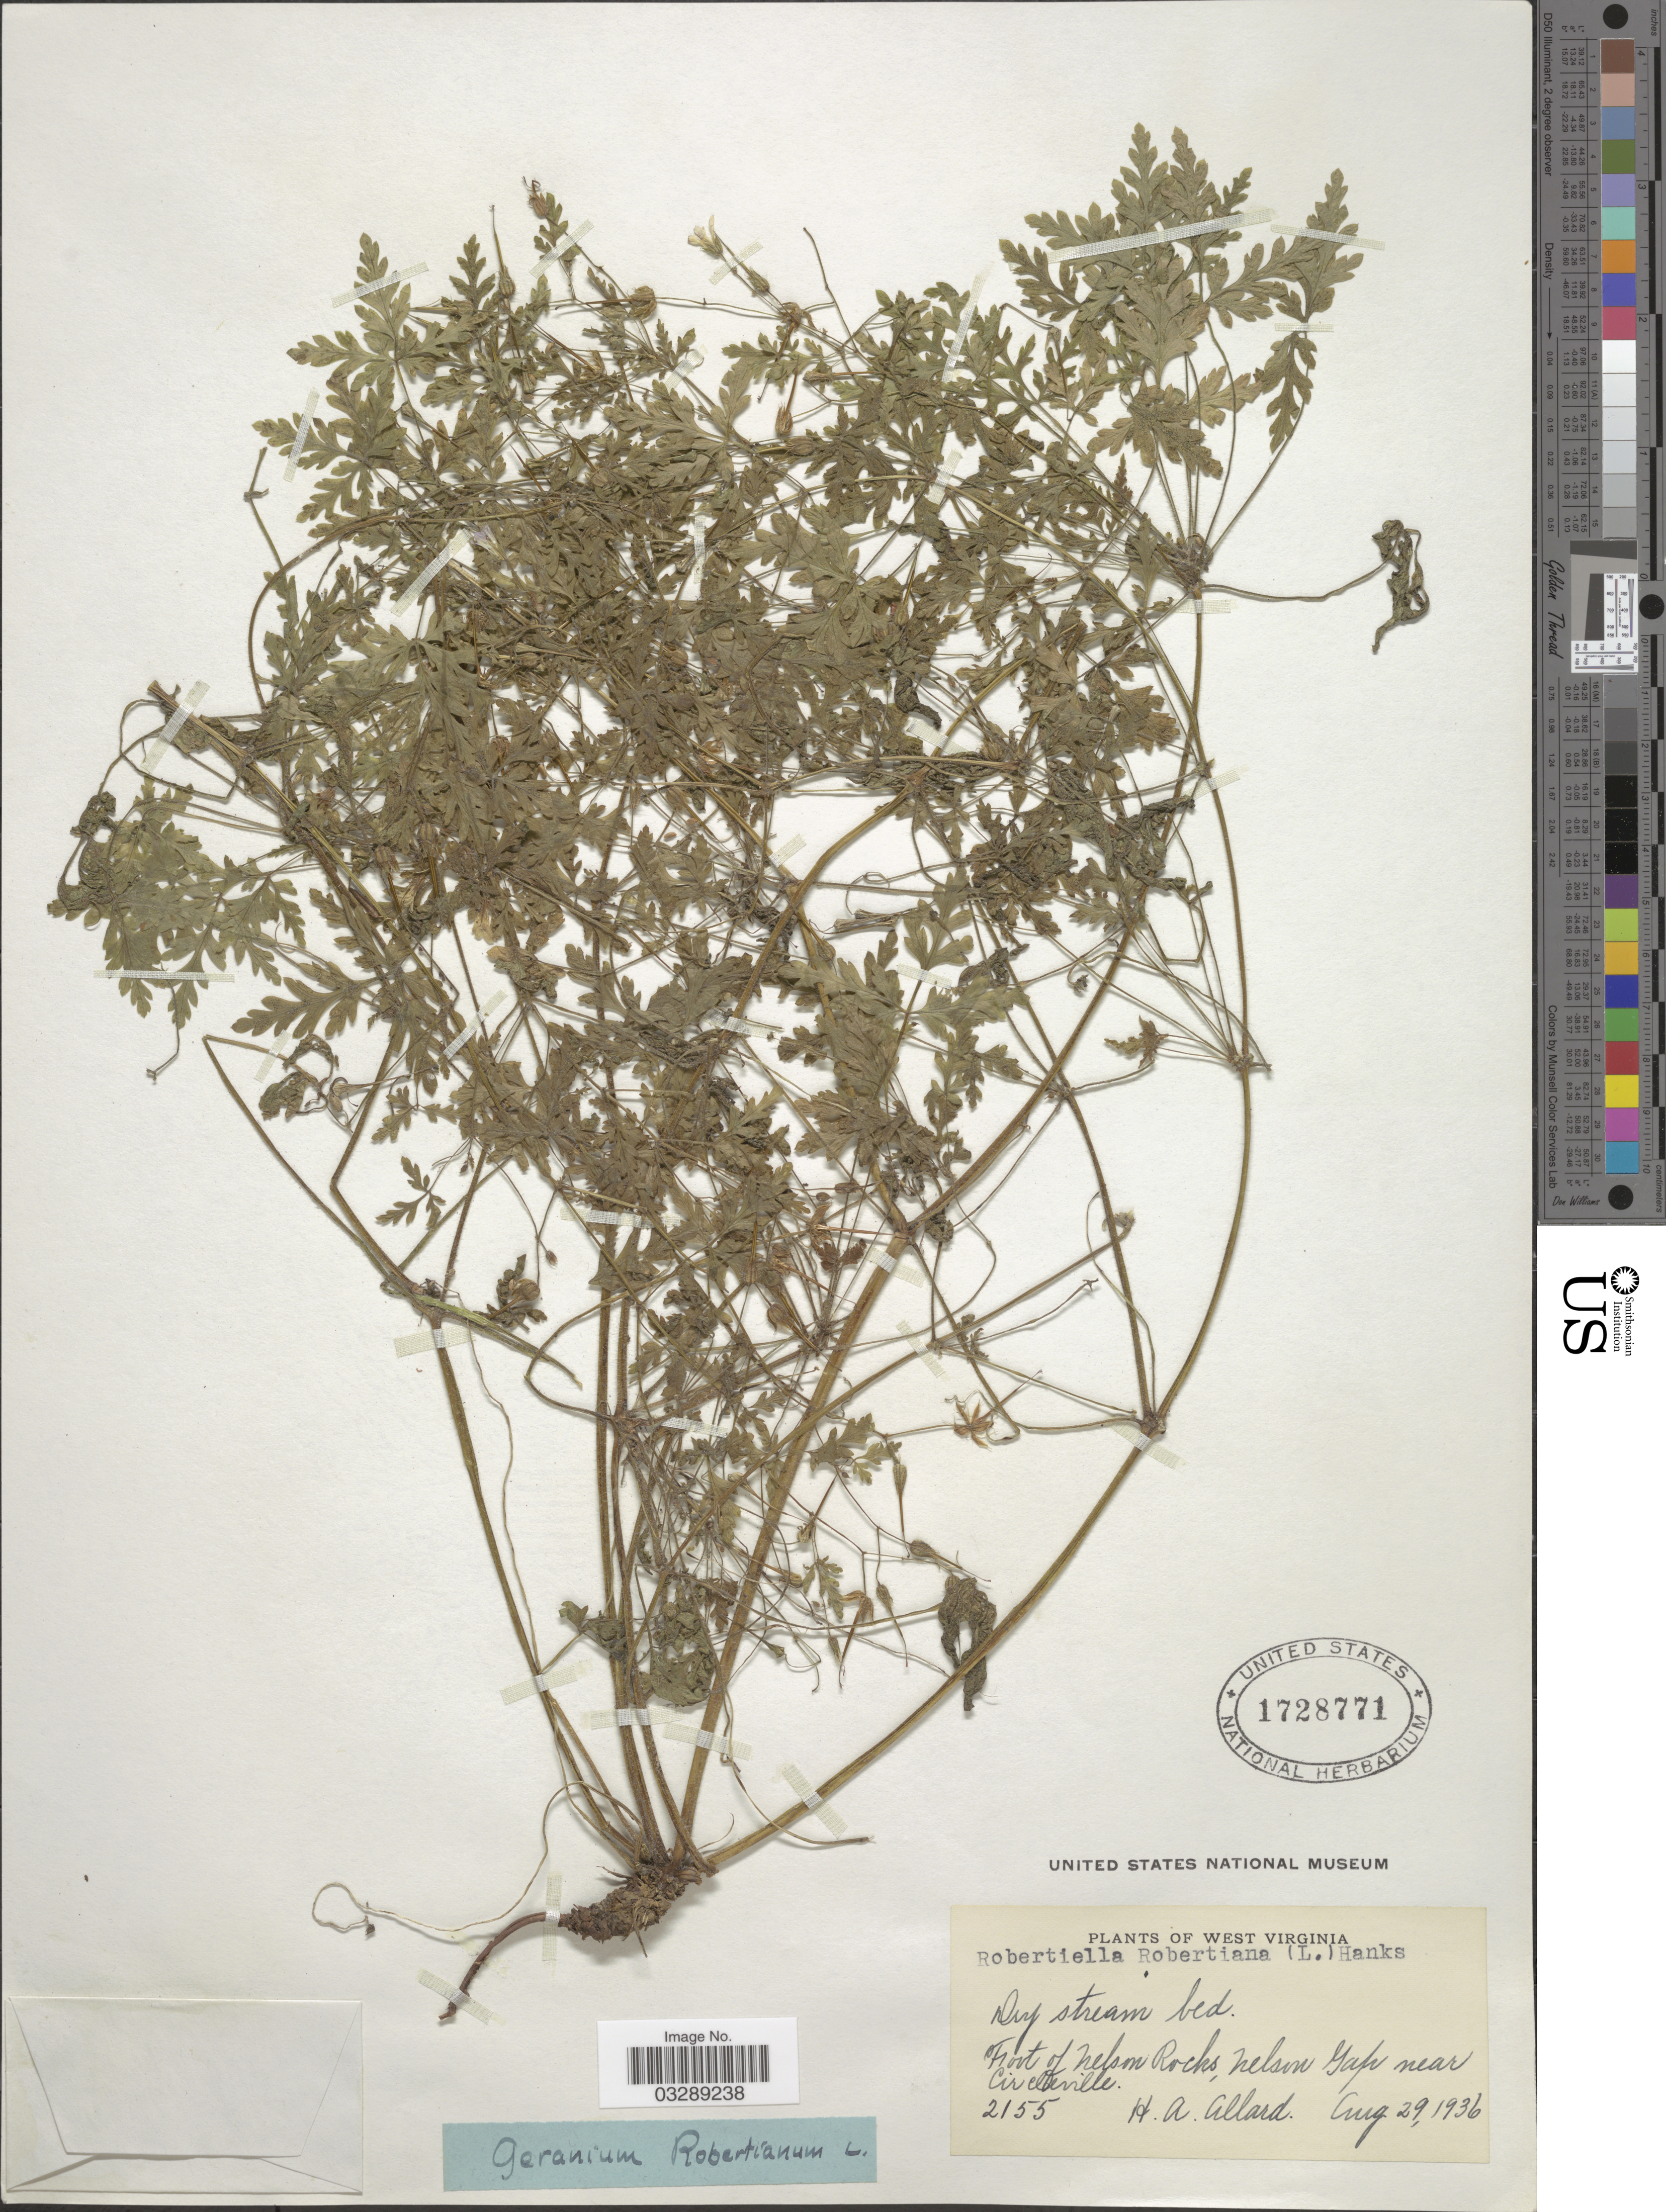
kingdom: Plantae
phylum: Tracheophyta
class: Magnoliopsida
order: Geraniales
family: Geraniaceae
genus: Geranium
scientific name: Geranium robertianum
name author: L.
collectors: H. A. Allard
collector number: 2155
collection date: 1936-08-29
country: United States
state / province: West Virginia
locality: Foot of Nelson Rock, Nelson Gap near Circleville.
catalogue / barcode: US 1728771